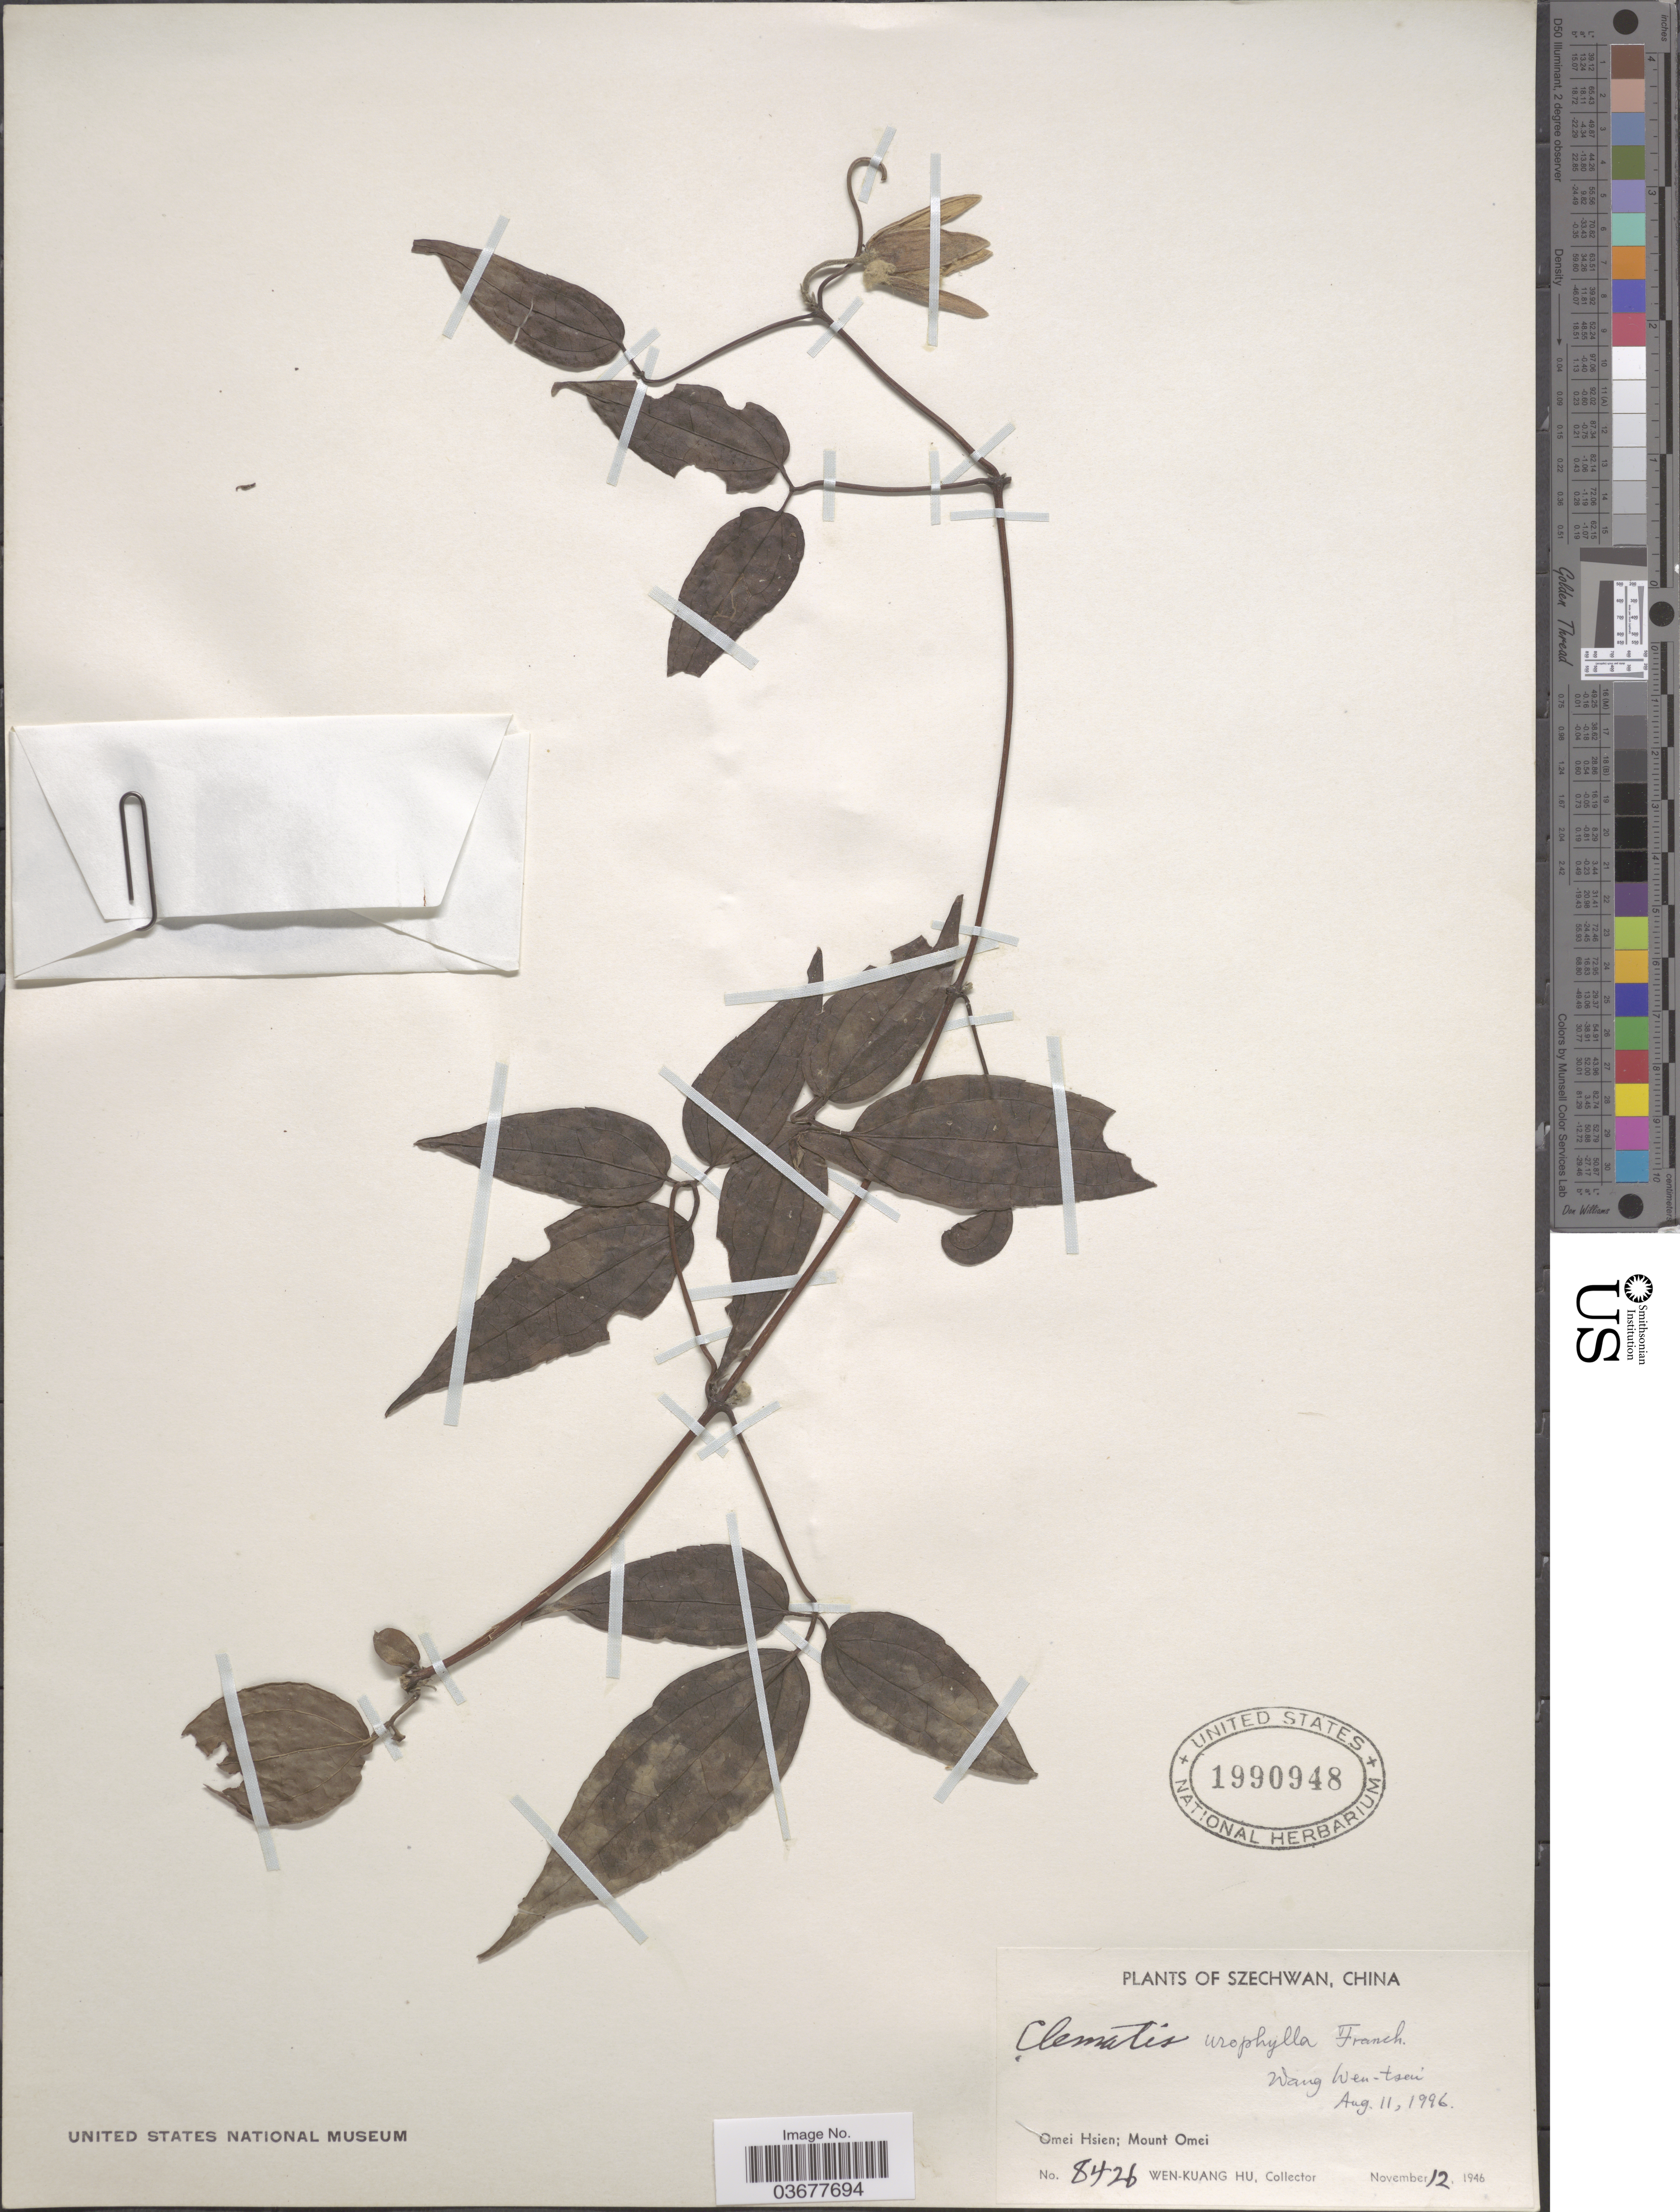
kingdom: Plantae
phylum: Tracheophyta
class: Magnoliopsida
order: Ranunculales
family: Ranunculaceae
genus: Clematis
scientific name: Clematis urophylla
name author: Franch.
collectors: W. K. Hu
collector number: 8426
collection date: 1946-12-12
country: China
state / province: Sichuan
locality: Szechwan. Omei Hsien; Mount Omei.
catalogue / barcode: US 1990948